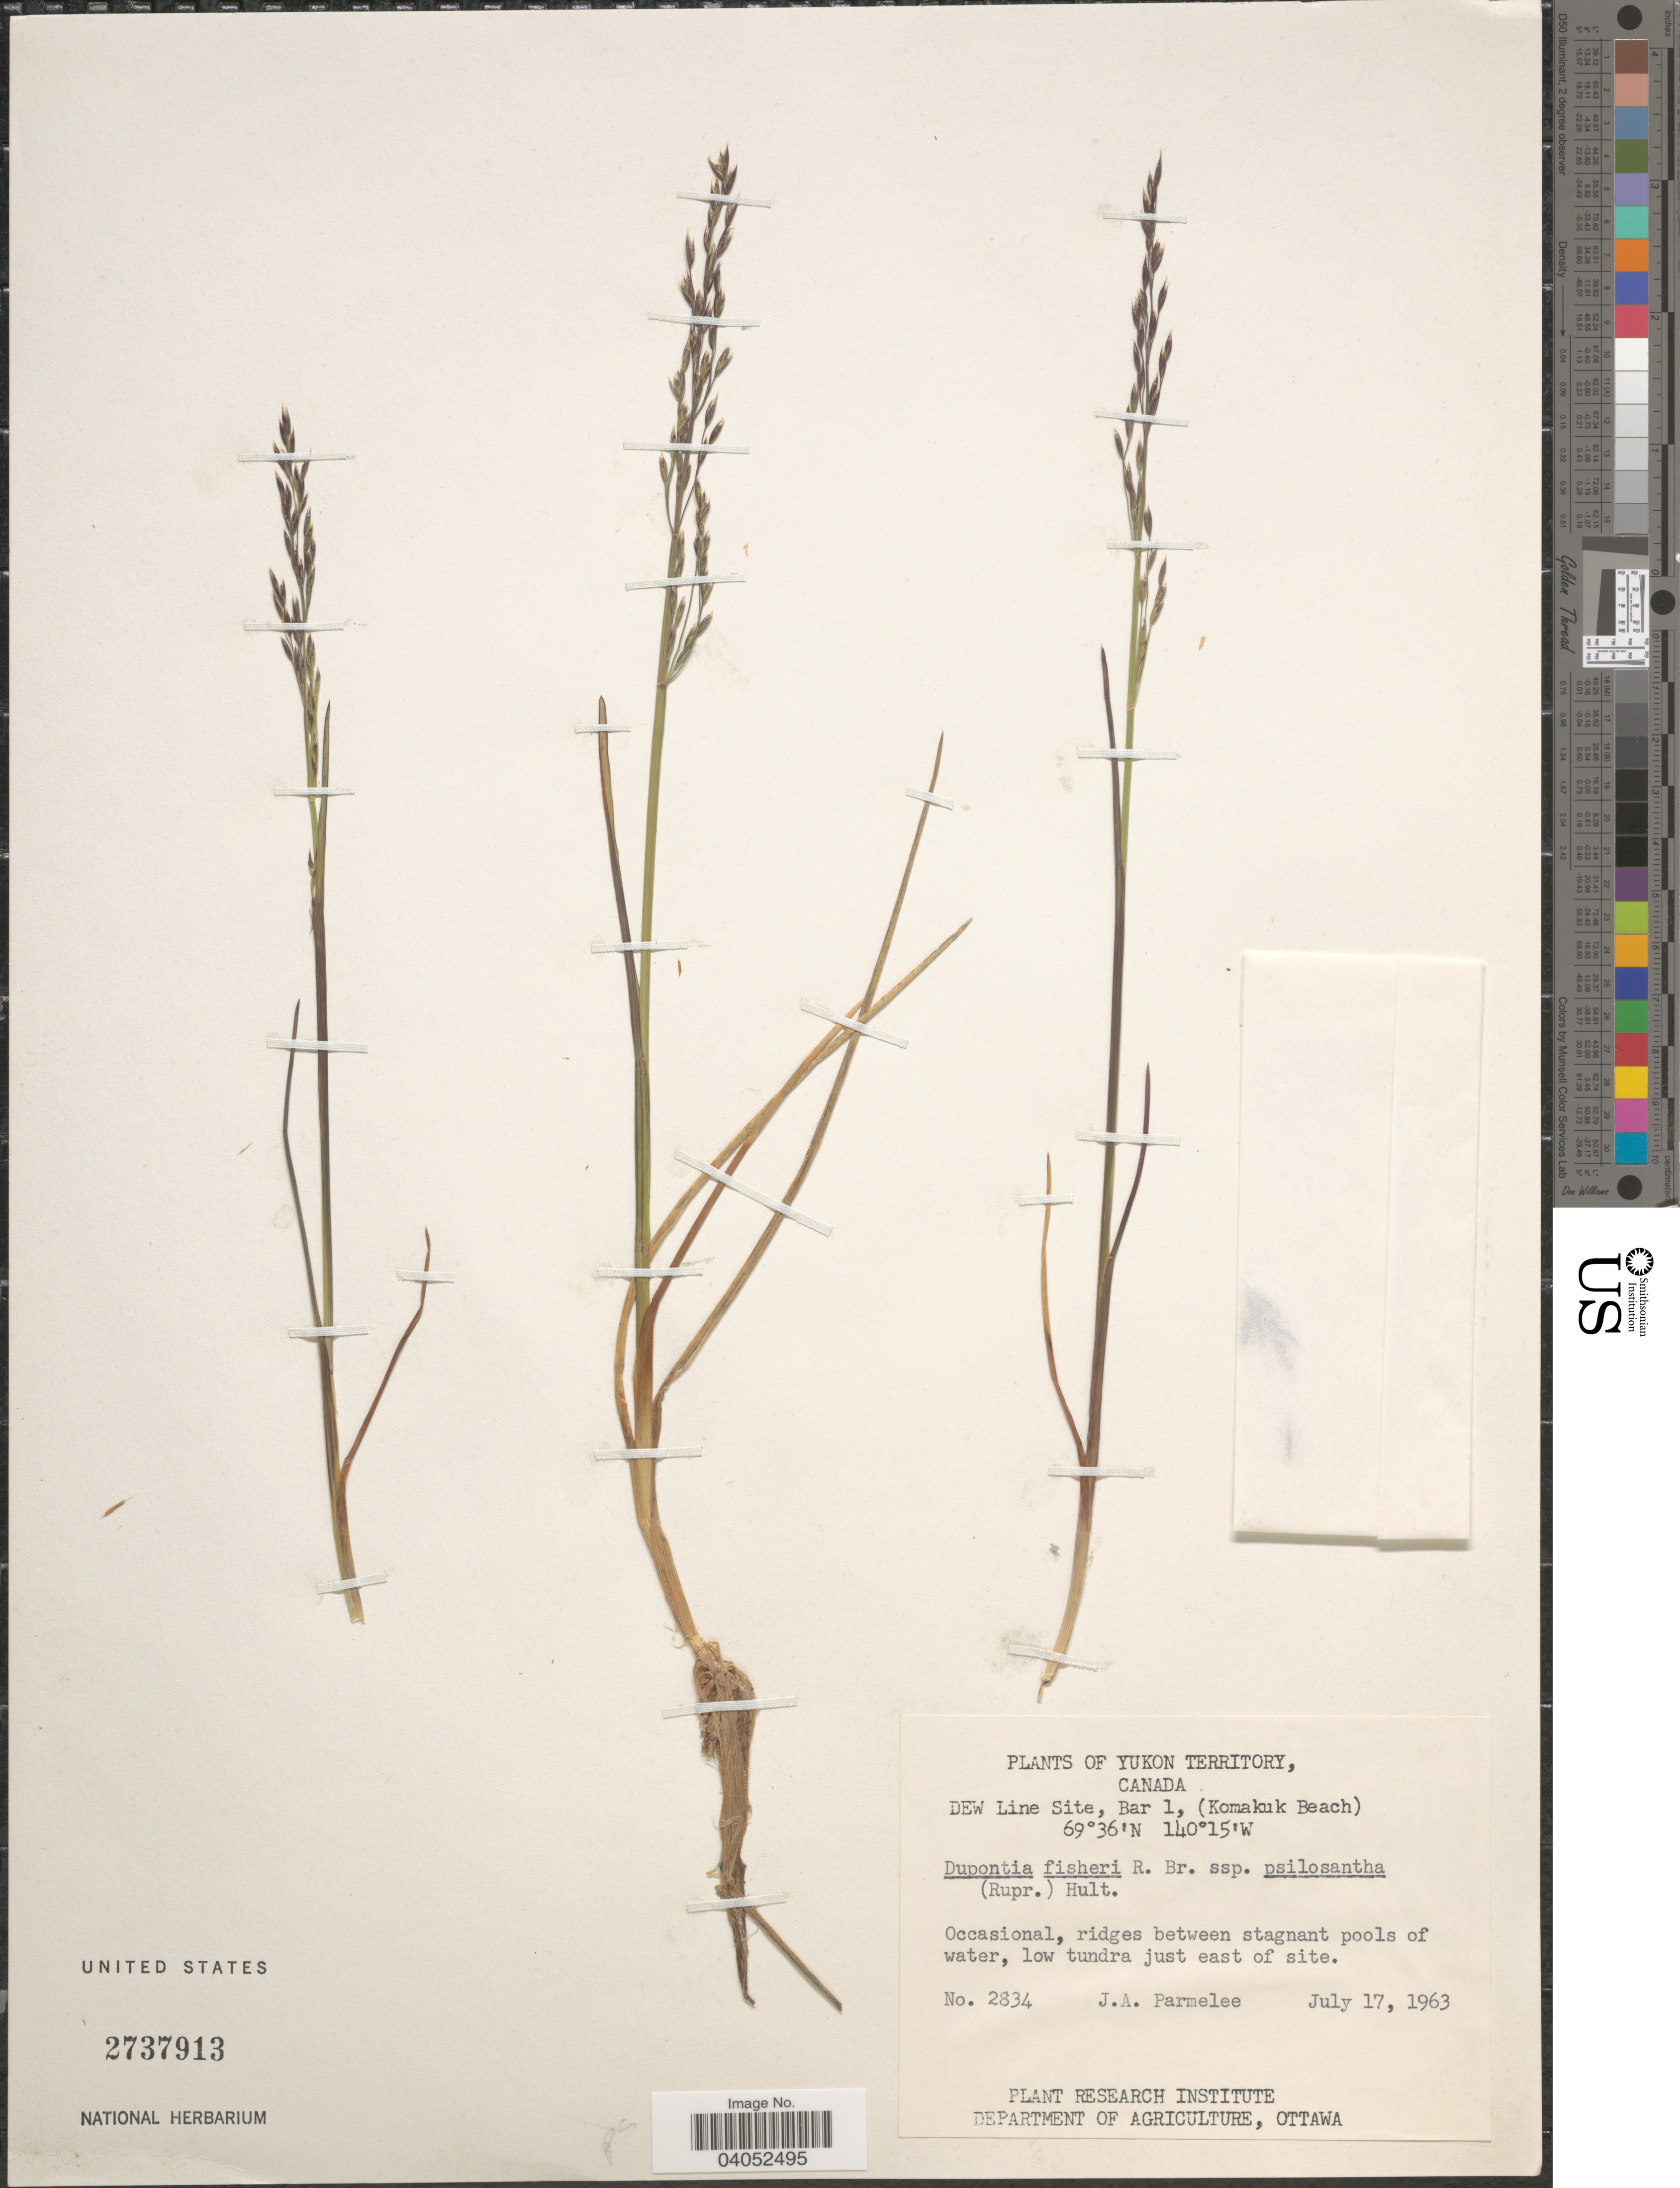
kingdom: Plantae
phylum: Tracheophyta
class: Liliopsida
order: Poales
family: Poaceae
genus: Dupontia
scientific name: Dupontia micrantha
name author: Holm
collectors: J. A. Parmelee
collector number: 2834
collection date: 1963-07-17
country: Canada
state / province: Yukon Territory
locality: DEW Line Site, Bar 1, (Komakuk Beach). Ridges between stagnant pools of water, low tundra just east of site.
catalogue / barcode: US 2737913